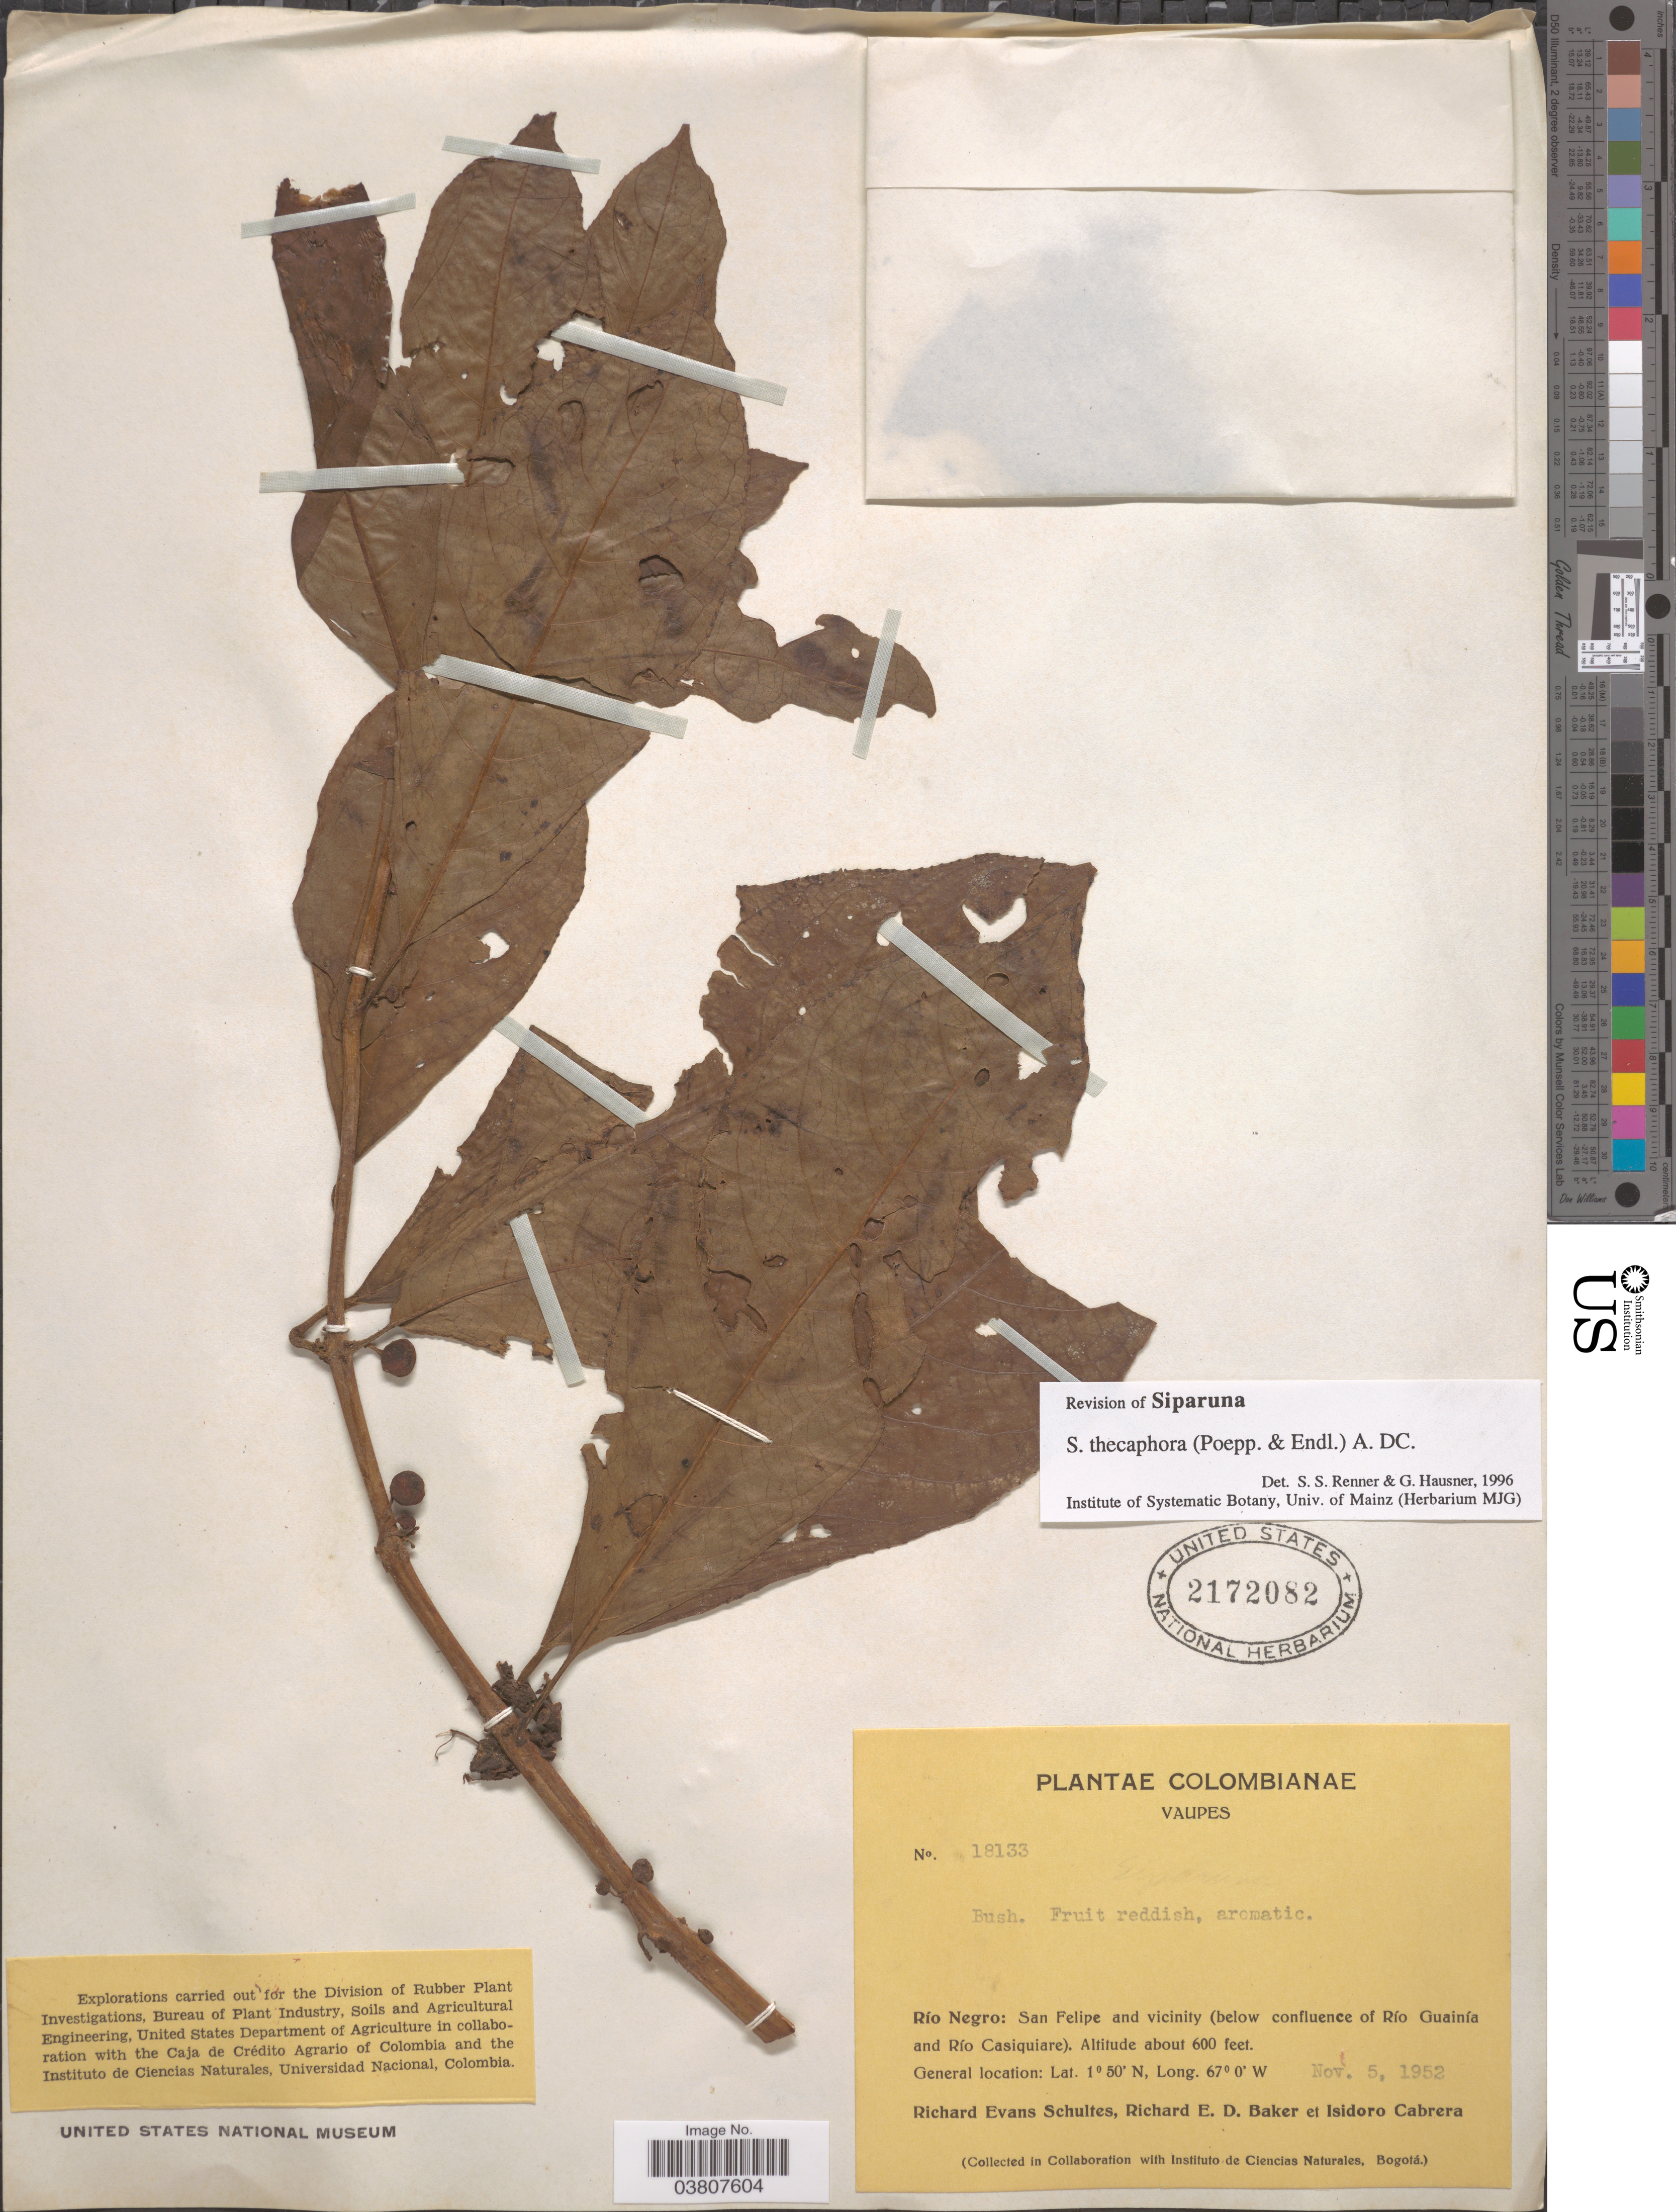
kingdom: Plantae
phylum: Tracheophyta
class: Magnoliopsida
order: Laurales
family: Siparunaceae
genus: Siparuna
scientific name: Siparuna thecaphora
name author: (Poepp. & Endl.) A. DC.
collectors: R. E. Schultes, R. E. D. Baker & I. Cabrera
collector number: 18133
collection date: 1952-11-05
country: Colombia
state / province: Vaupés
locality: Río Negro: San Felipe and vicinity (below confluence of Río Guainía and Río Casiquiare).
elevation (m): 183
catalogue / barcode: US 2172082